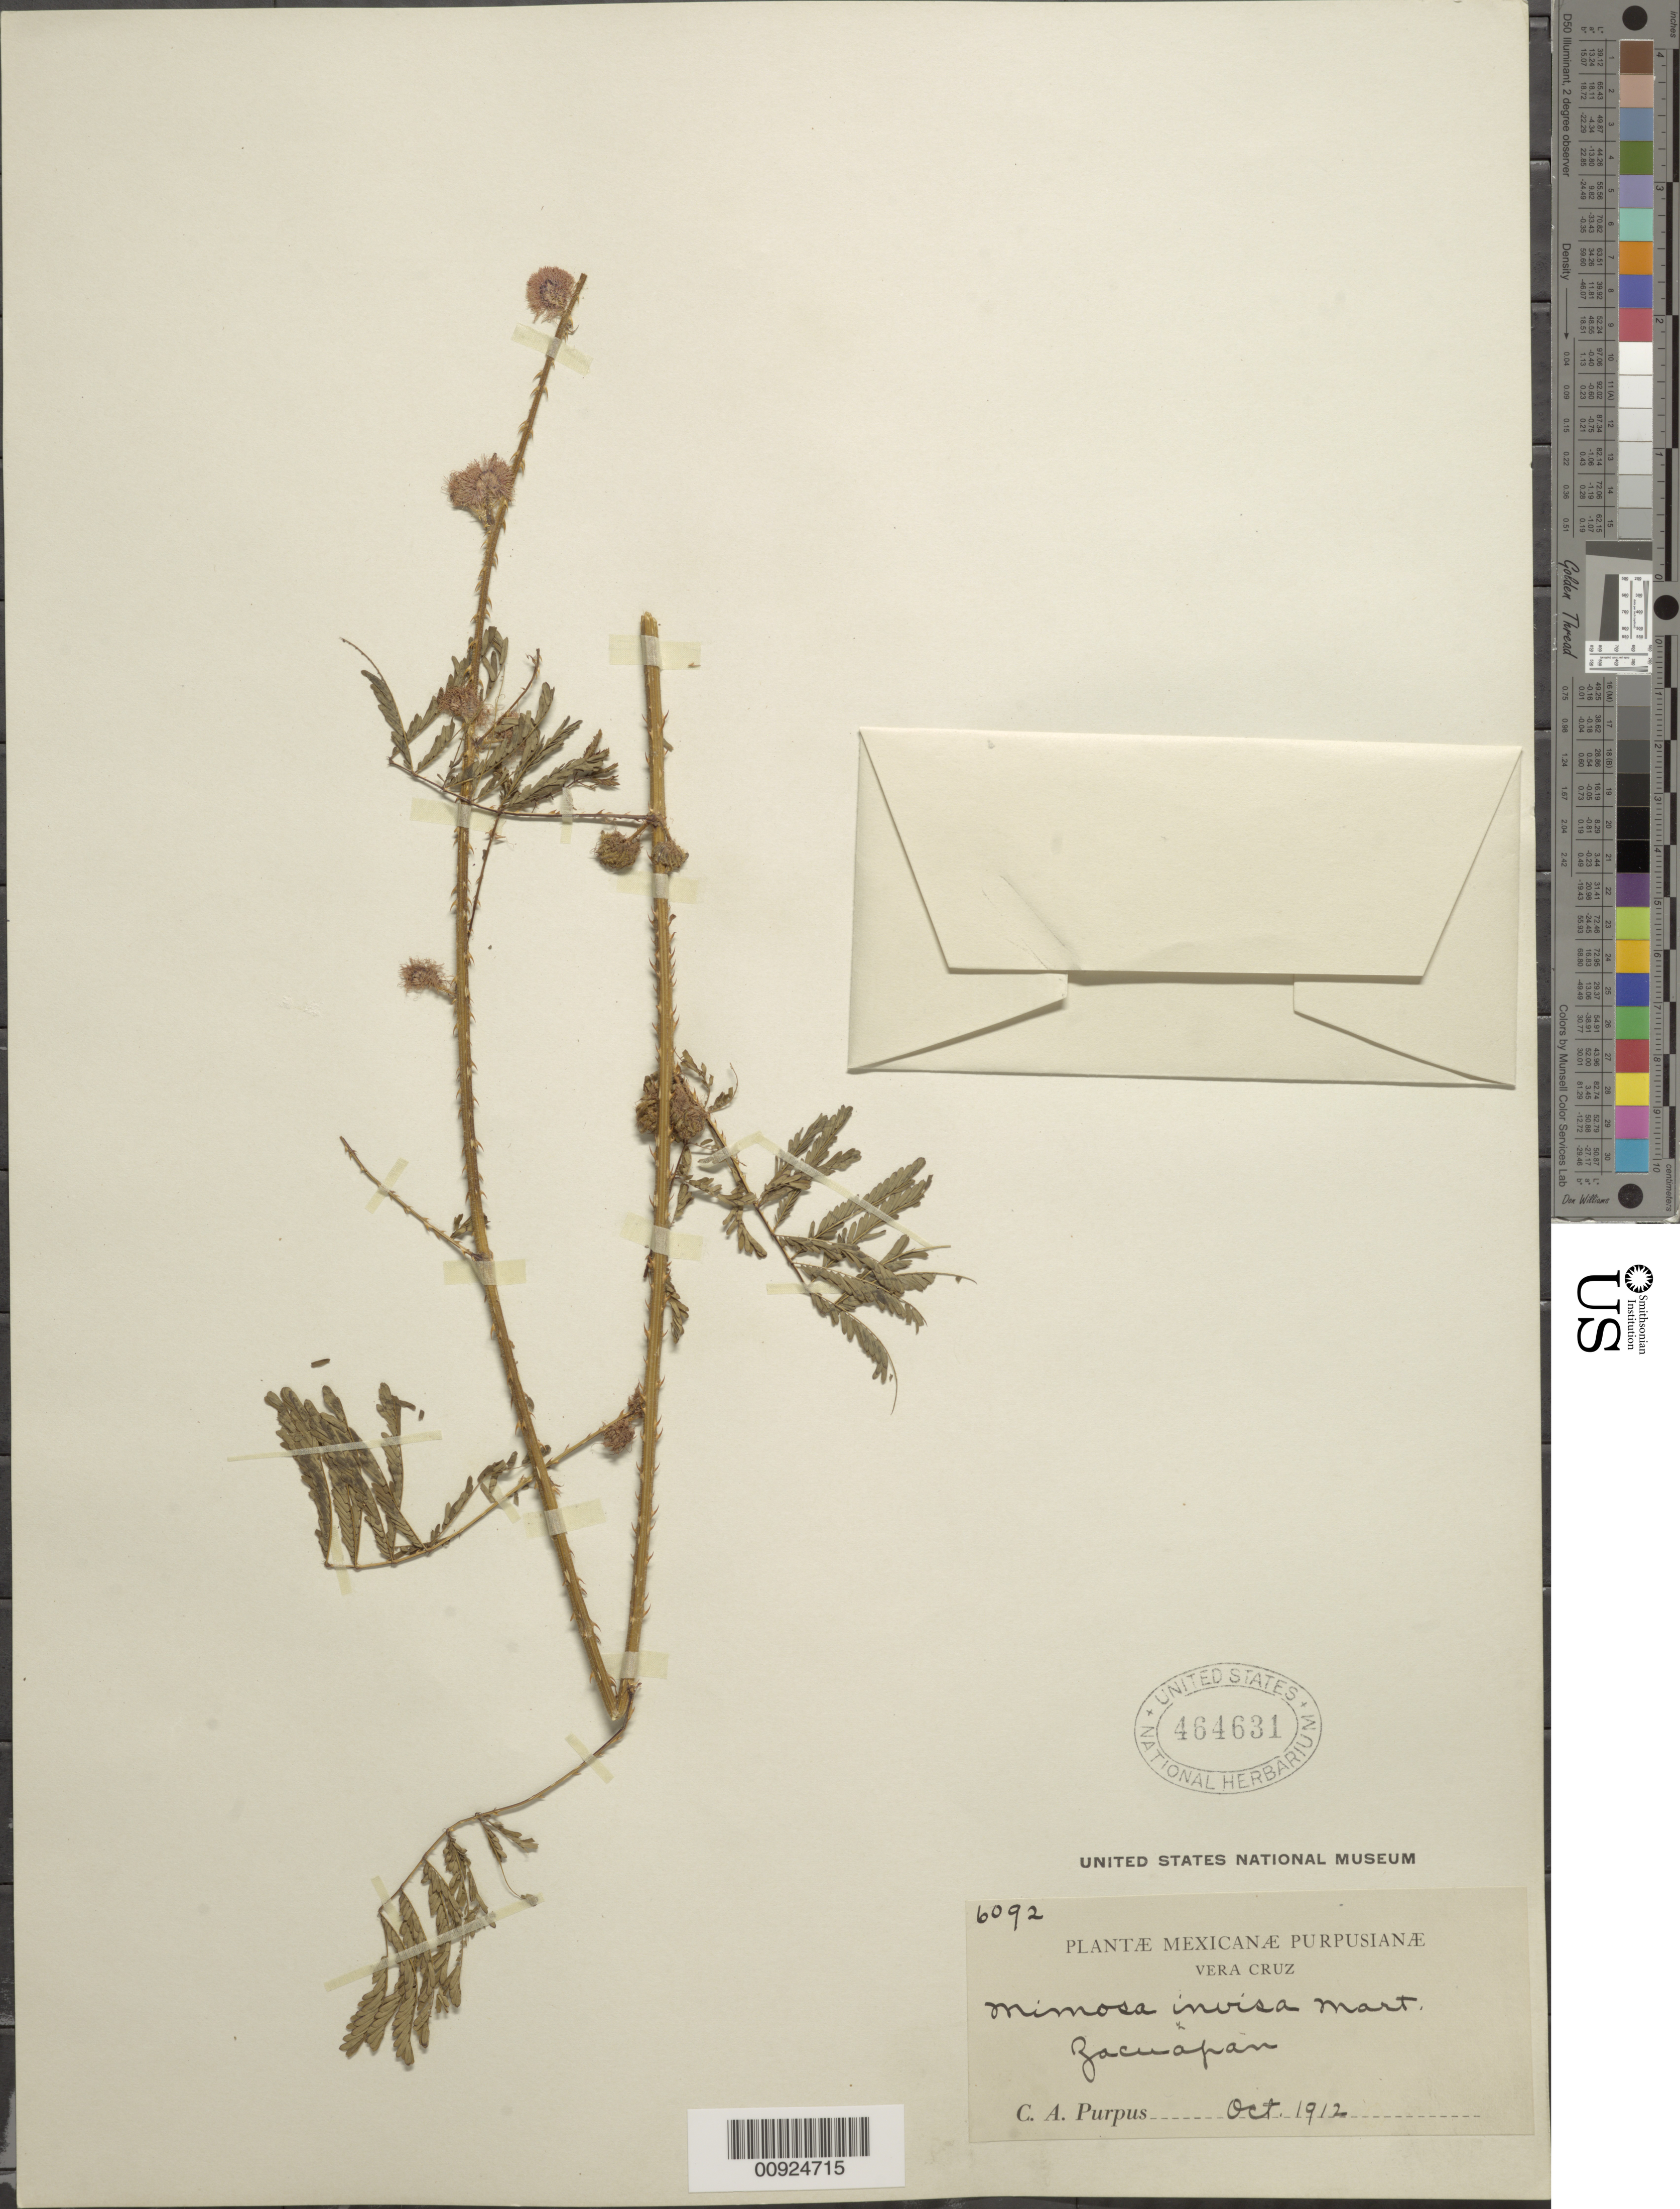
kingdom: Plantae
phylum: Tracheophyta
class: Magnoliopsida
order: Fabales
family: Fabaceae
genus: Mimosa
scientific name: Mimosa invisa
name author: Mart. ex Colla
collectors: C. A. Purpus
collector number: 6092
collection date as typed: Oct 1912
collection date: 1912-10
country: Mexico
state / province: Veracruz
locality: Zacuapan, Veracruz.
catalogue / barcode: US 464631